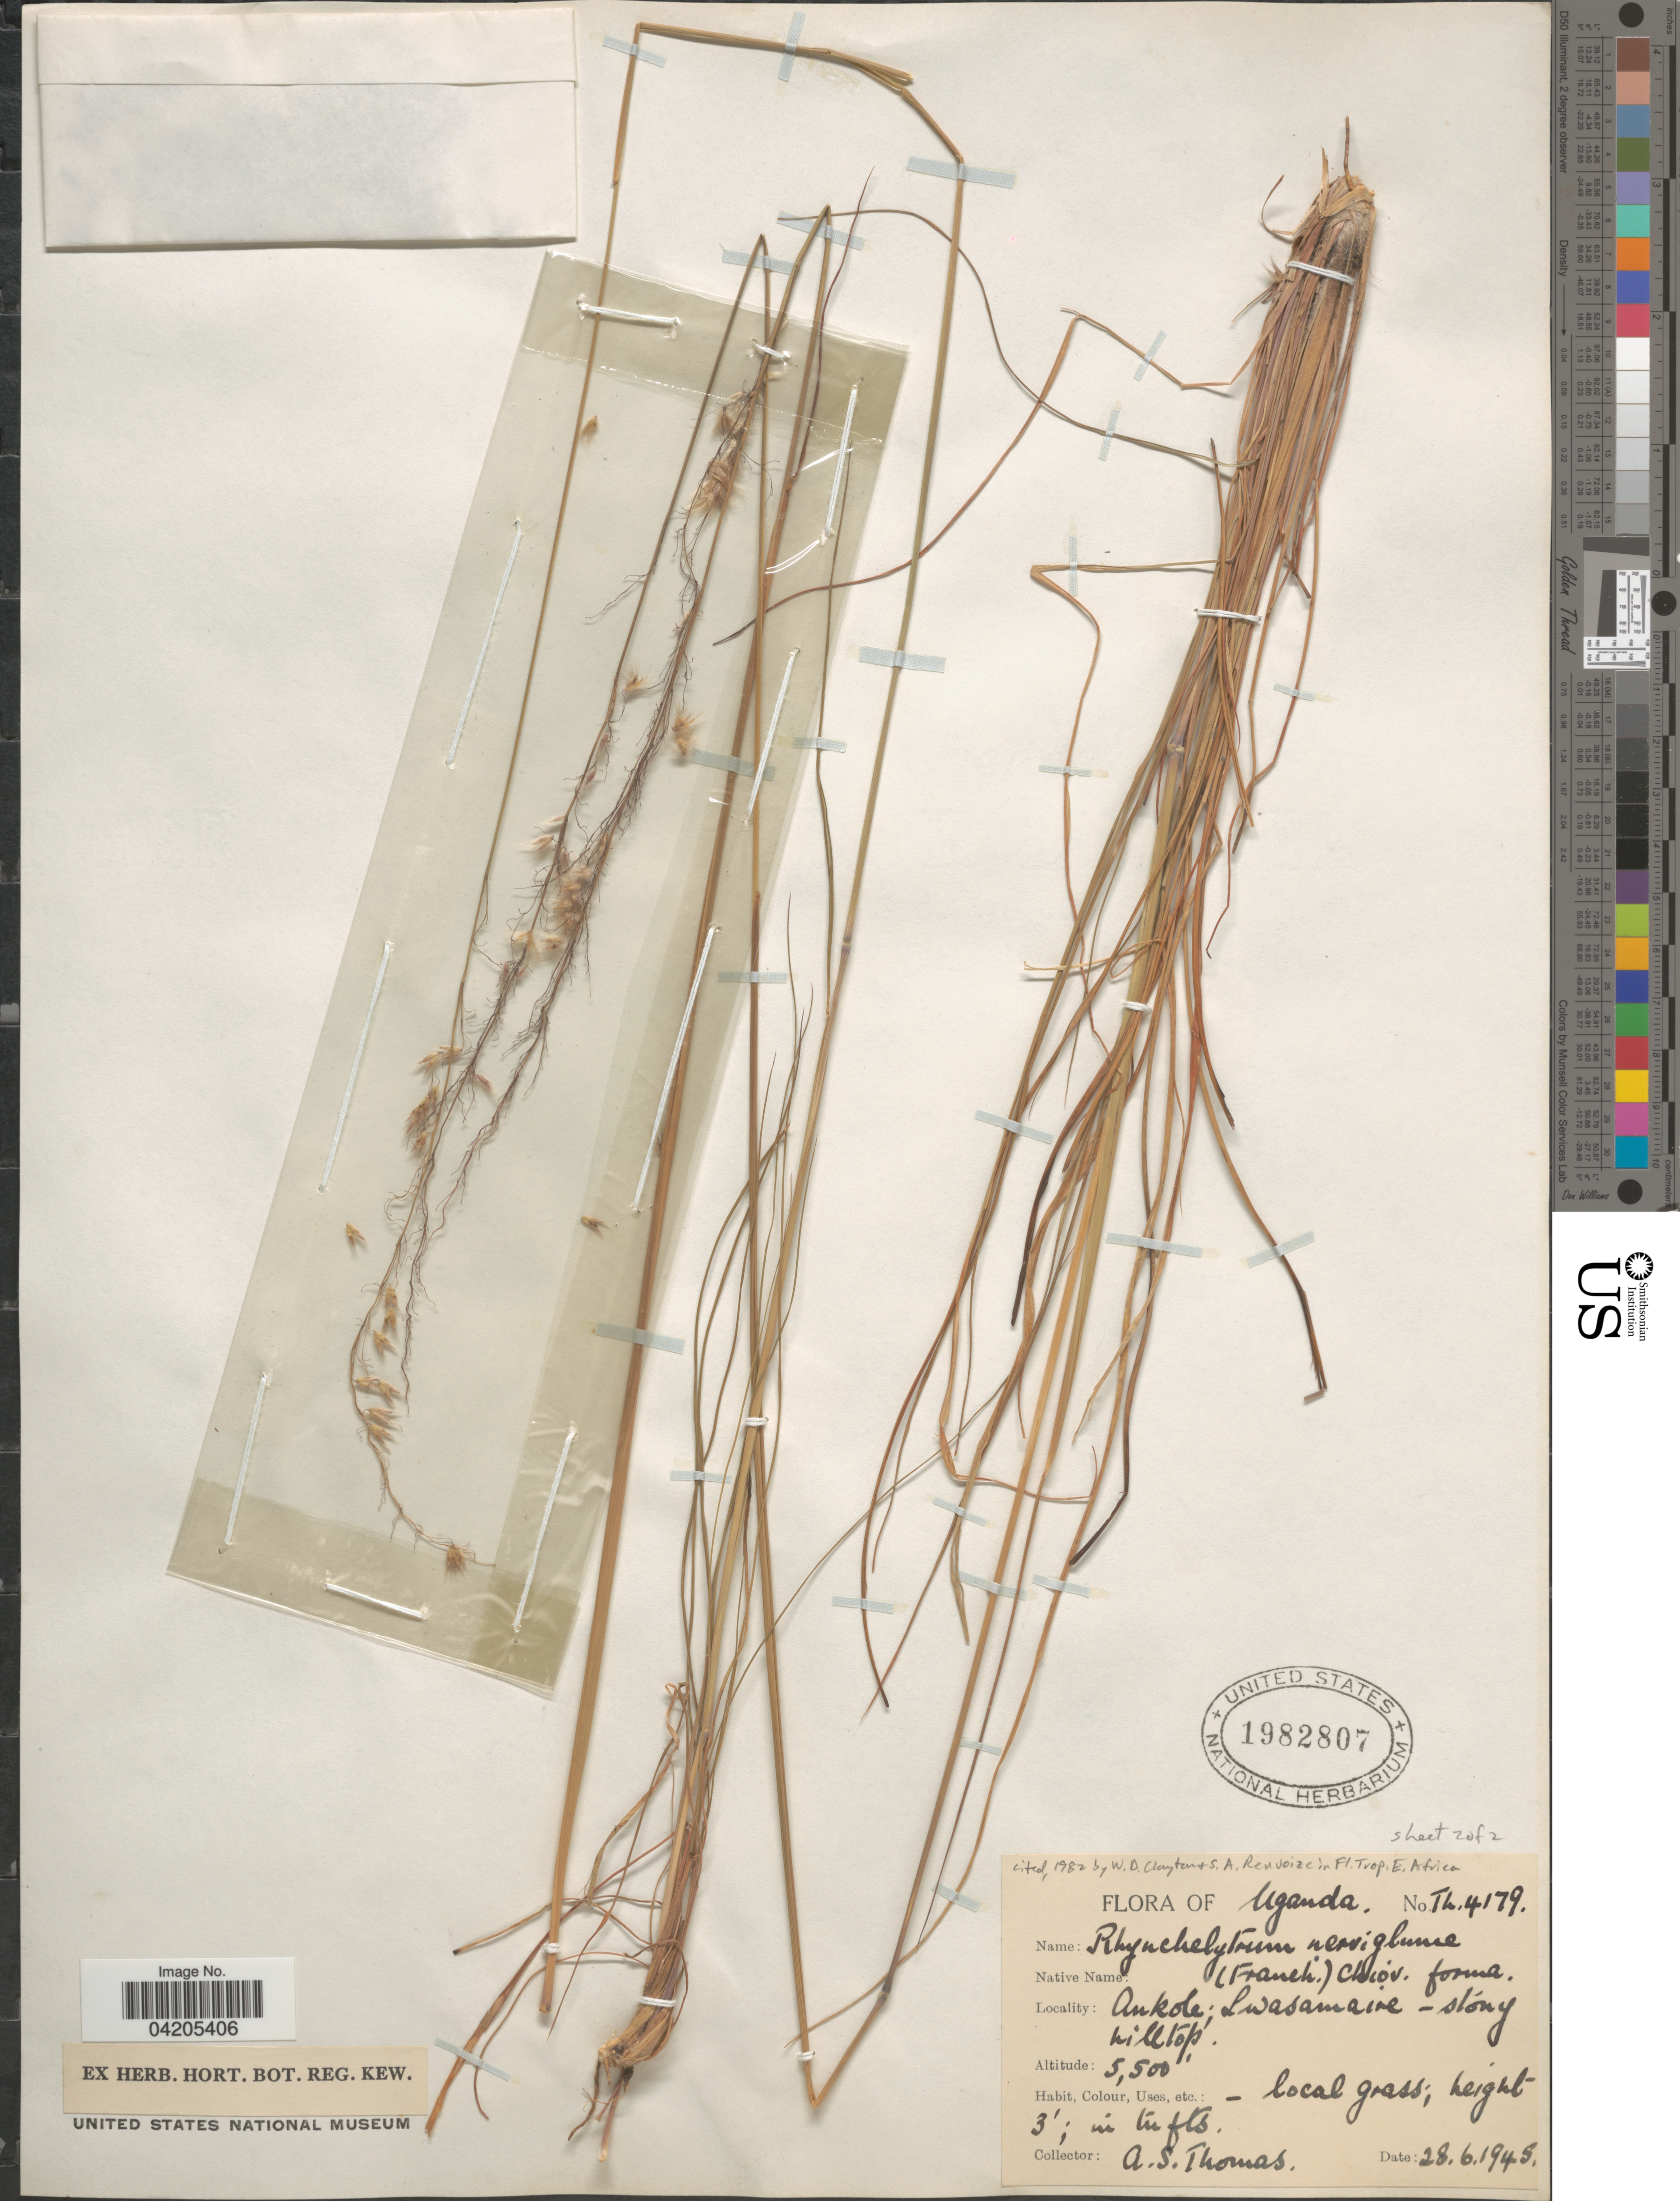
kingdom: Plantae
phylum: Tracheophyta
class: Liliopsida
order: Poales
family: Poaceae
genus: Melinis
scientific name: Melinis nerviglumis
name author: (Franch.) Zizka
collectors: A. Thomas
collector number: Th4179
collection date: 1945-06-28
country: Uganda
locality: Ankole: Lwasamaire.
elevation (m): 1676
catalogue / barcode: US 1982807